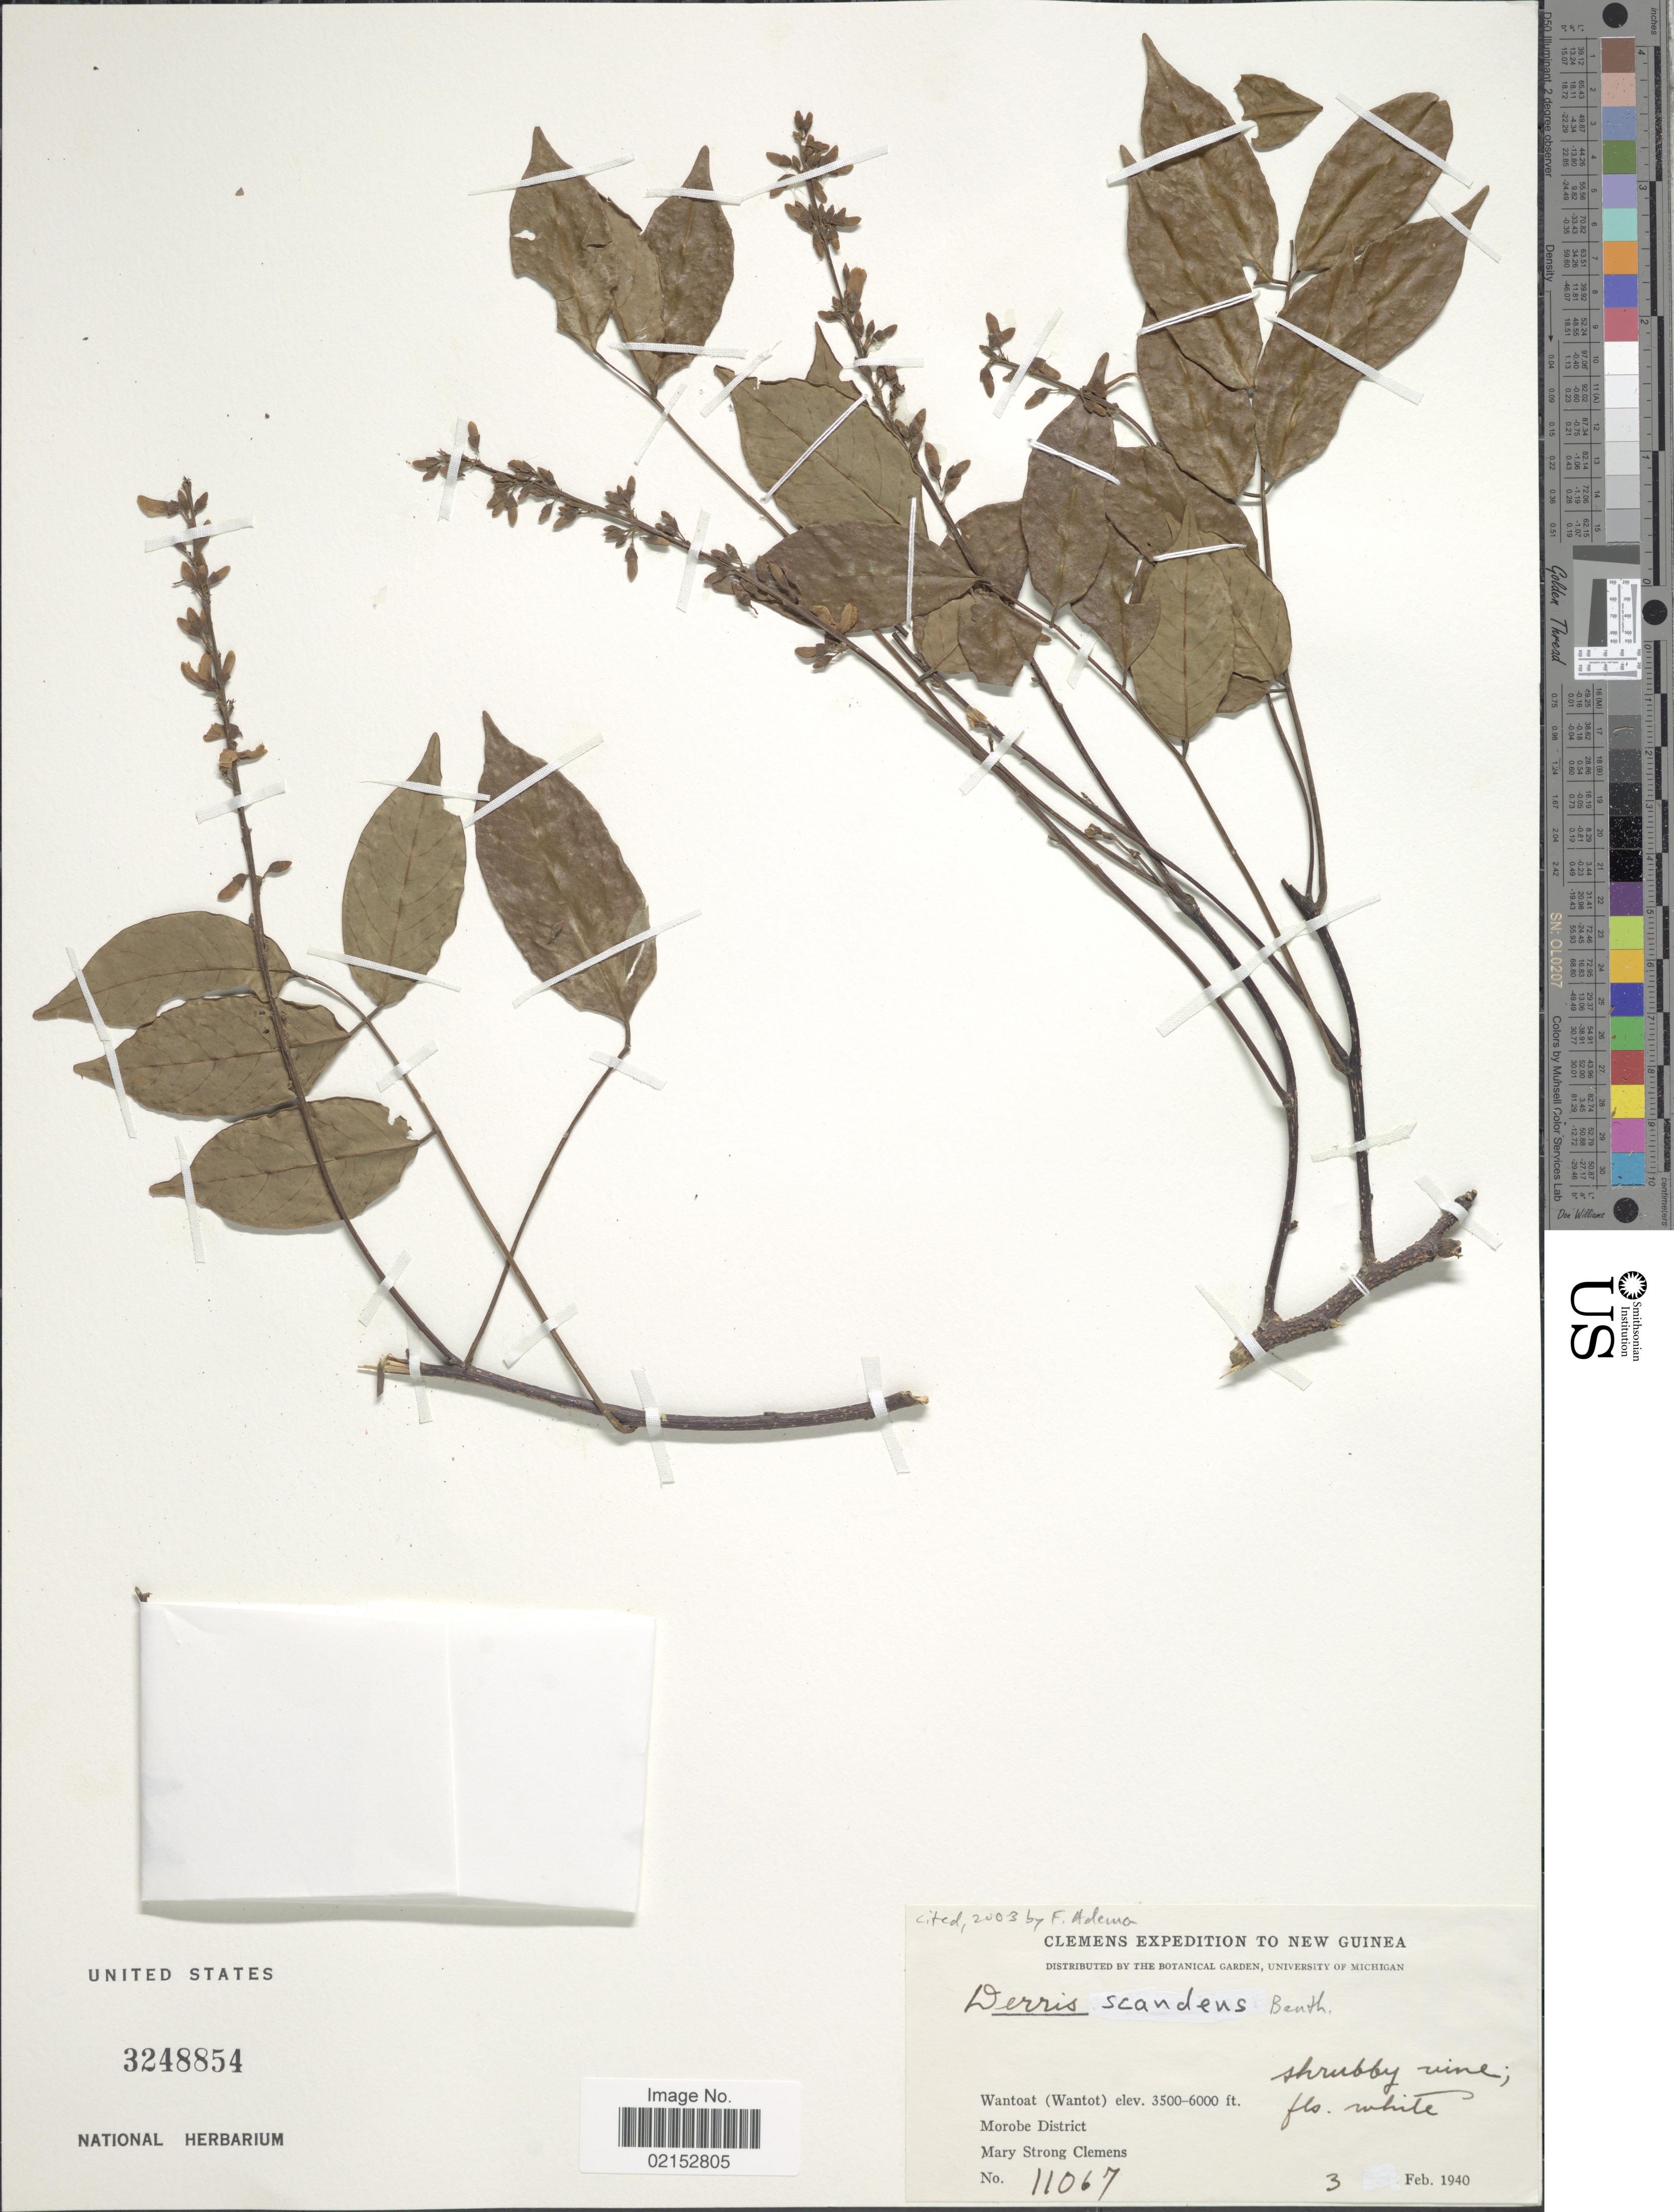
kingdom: Plantae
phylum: Tracheophyta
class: Magnoliopsida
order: Fabales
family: Fabaceae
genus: Brachypterum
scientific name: Brachypterum scandens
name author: (Roxb.) Miq.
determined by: Strong, Mark T., (BOT), Smithsonian Institution - National Museum of Natural History (UNITED STATES)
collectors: M. S. Clemens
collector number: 11067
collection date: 1940-02-03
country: Papua New Guinea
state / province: Morobe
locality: New Guinea, Wantoat (Wantot)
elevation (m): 1067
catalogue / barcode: US 3248854